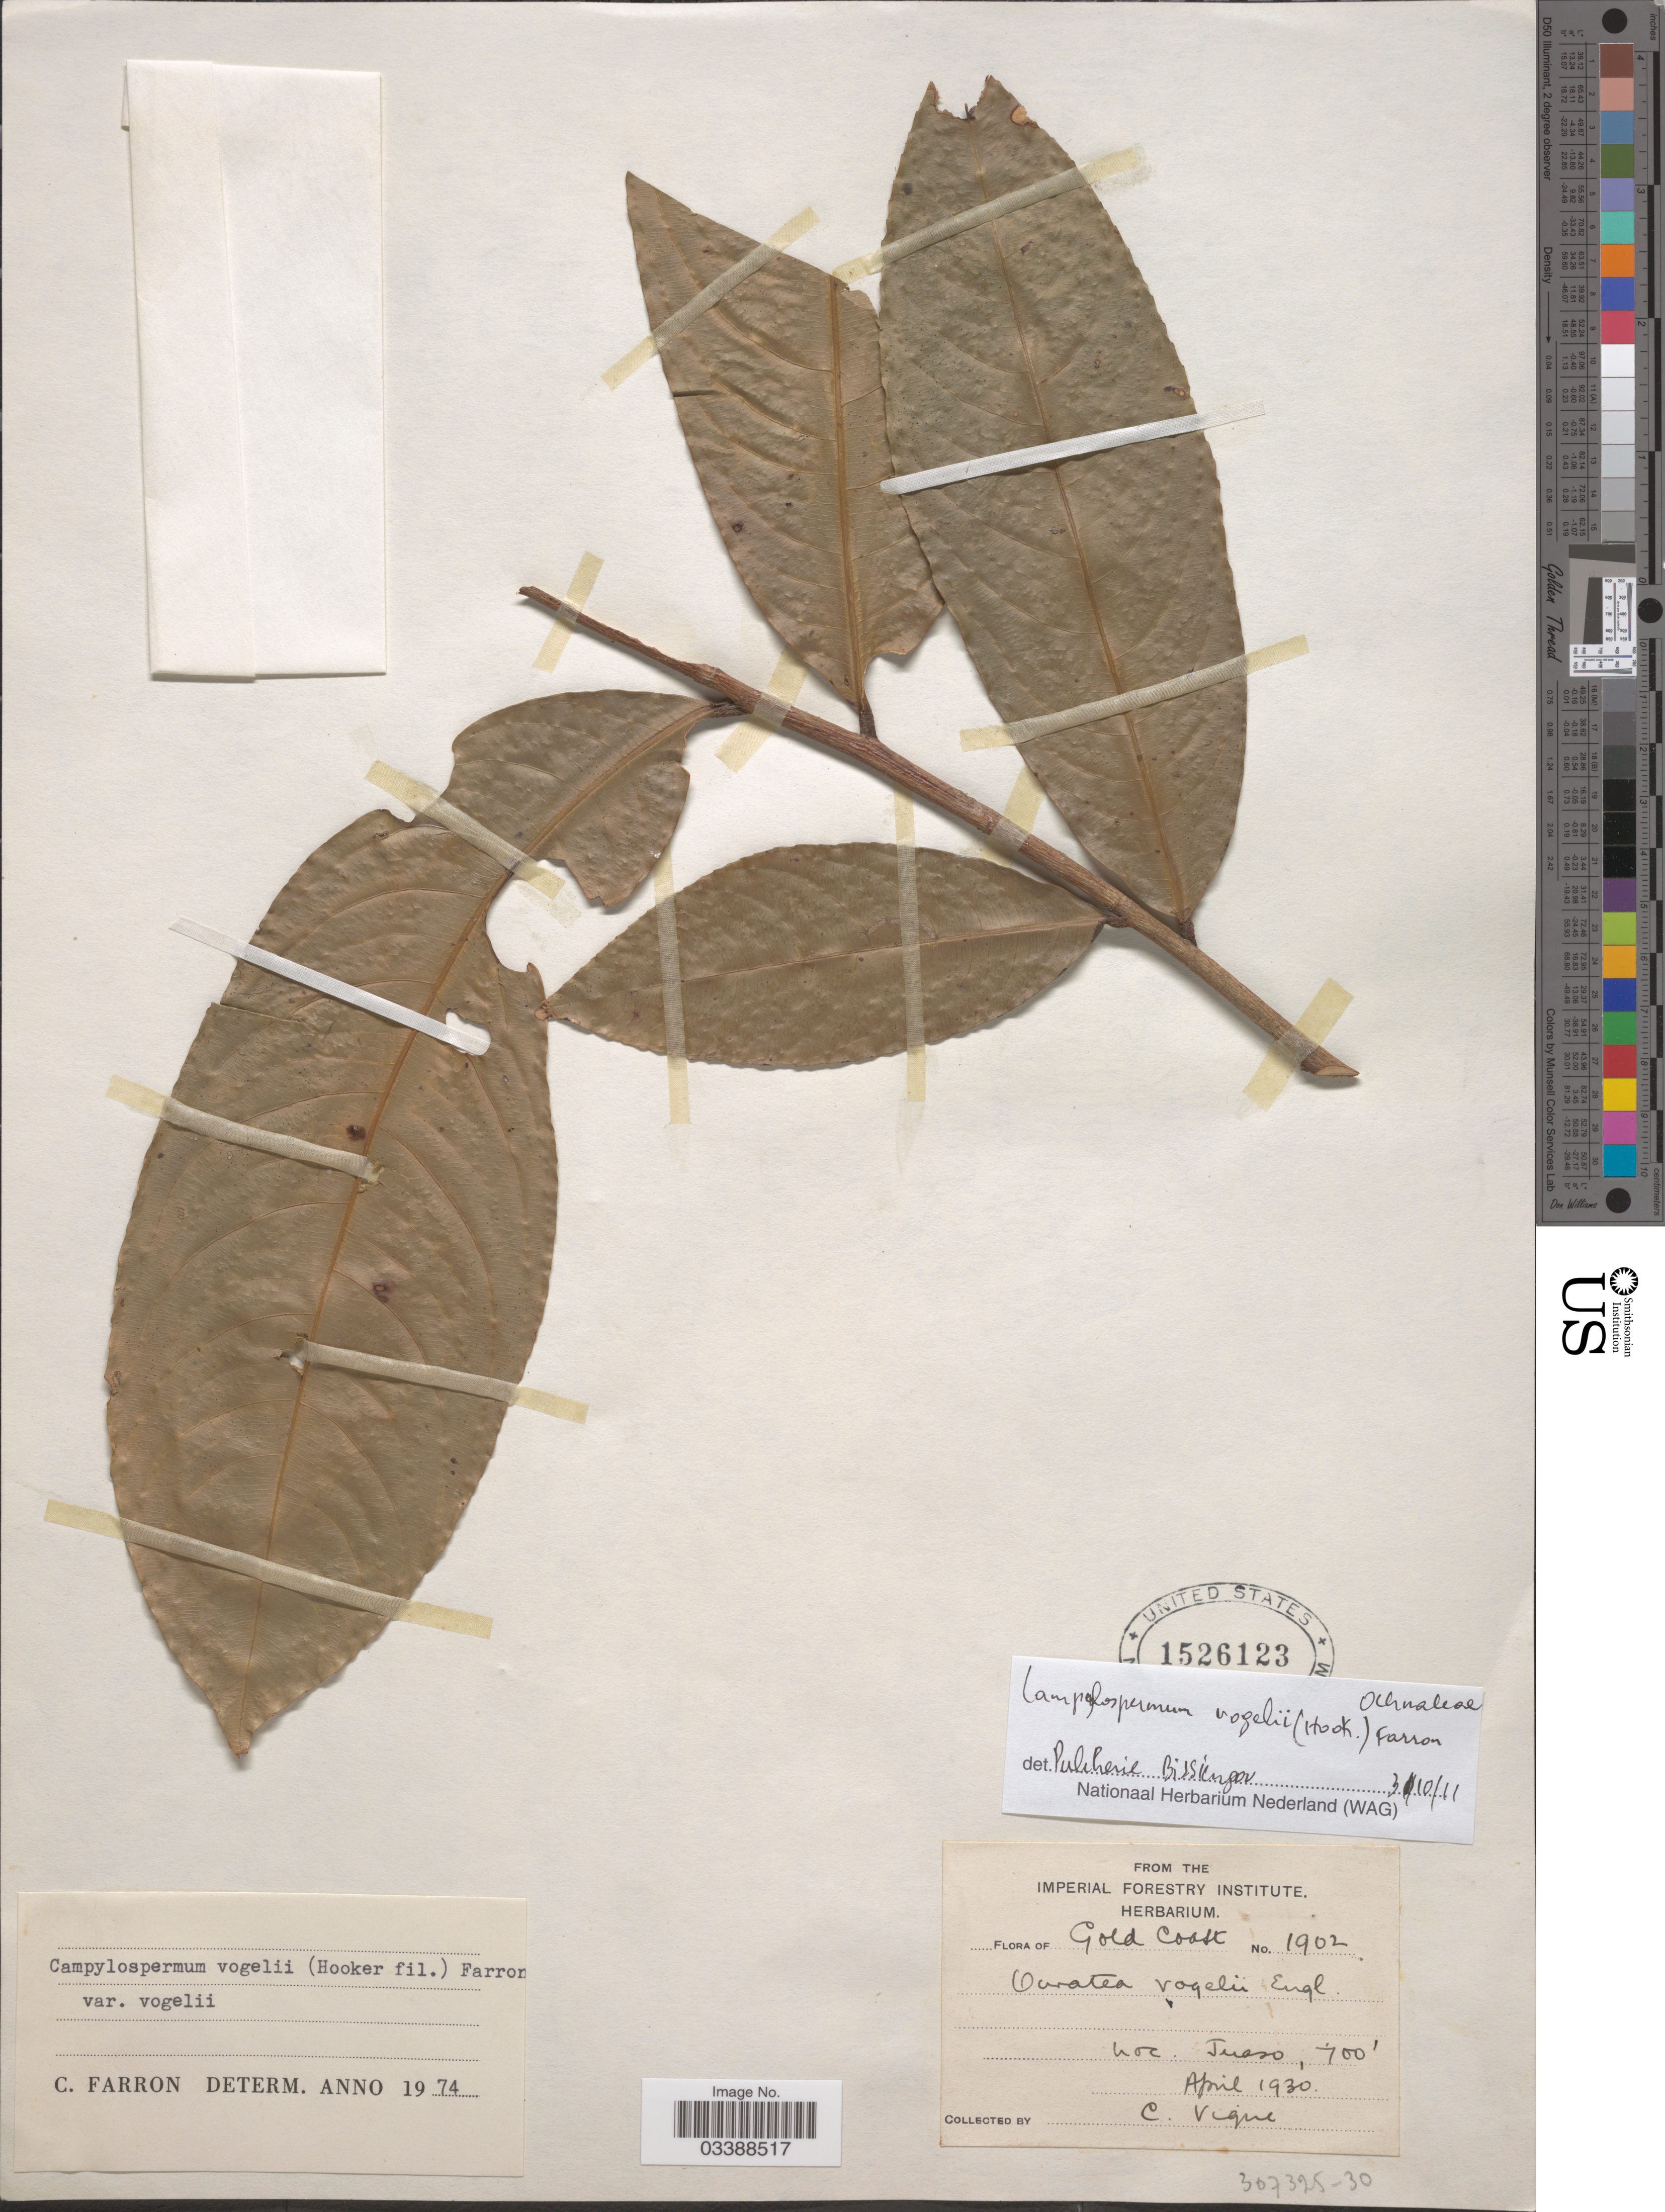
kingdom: Plantae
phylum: Tracheophyta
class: Magnoliopsida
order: Malpighiales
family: Ochnaceae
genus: Campylospermum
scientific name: Campylospermum vogelii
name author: (L.H. Hooker) Farron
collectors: C. Vigne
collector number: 1902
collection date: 1930-04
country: Ghana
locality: Gold Coast. Juaso.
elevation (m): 213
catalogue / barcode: US 1526123